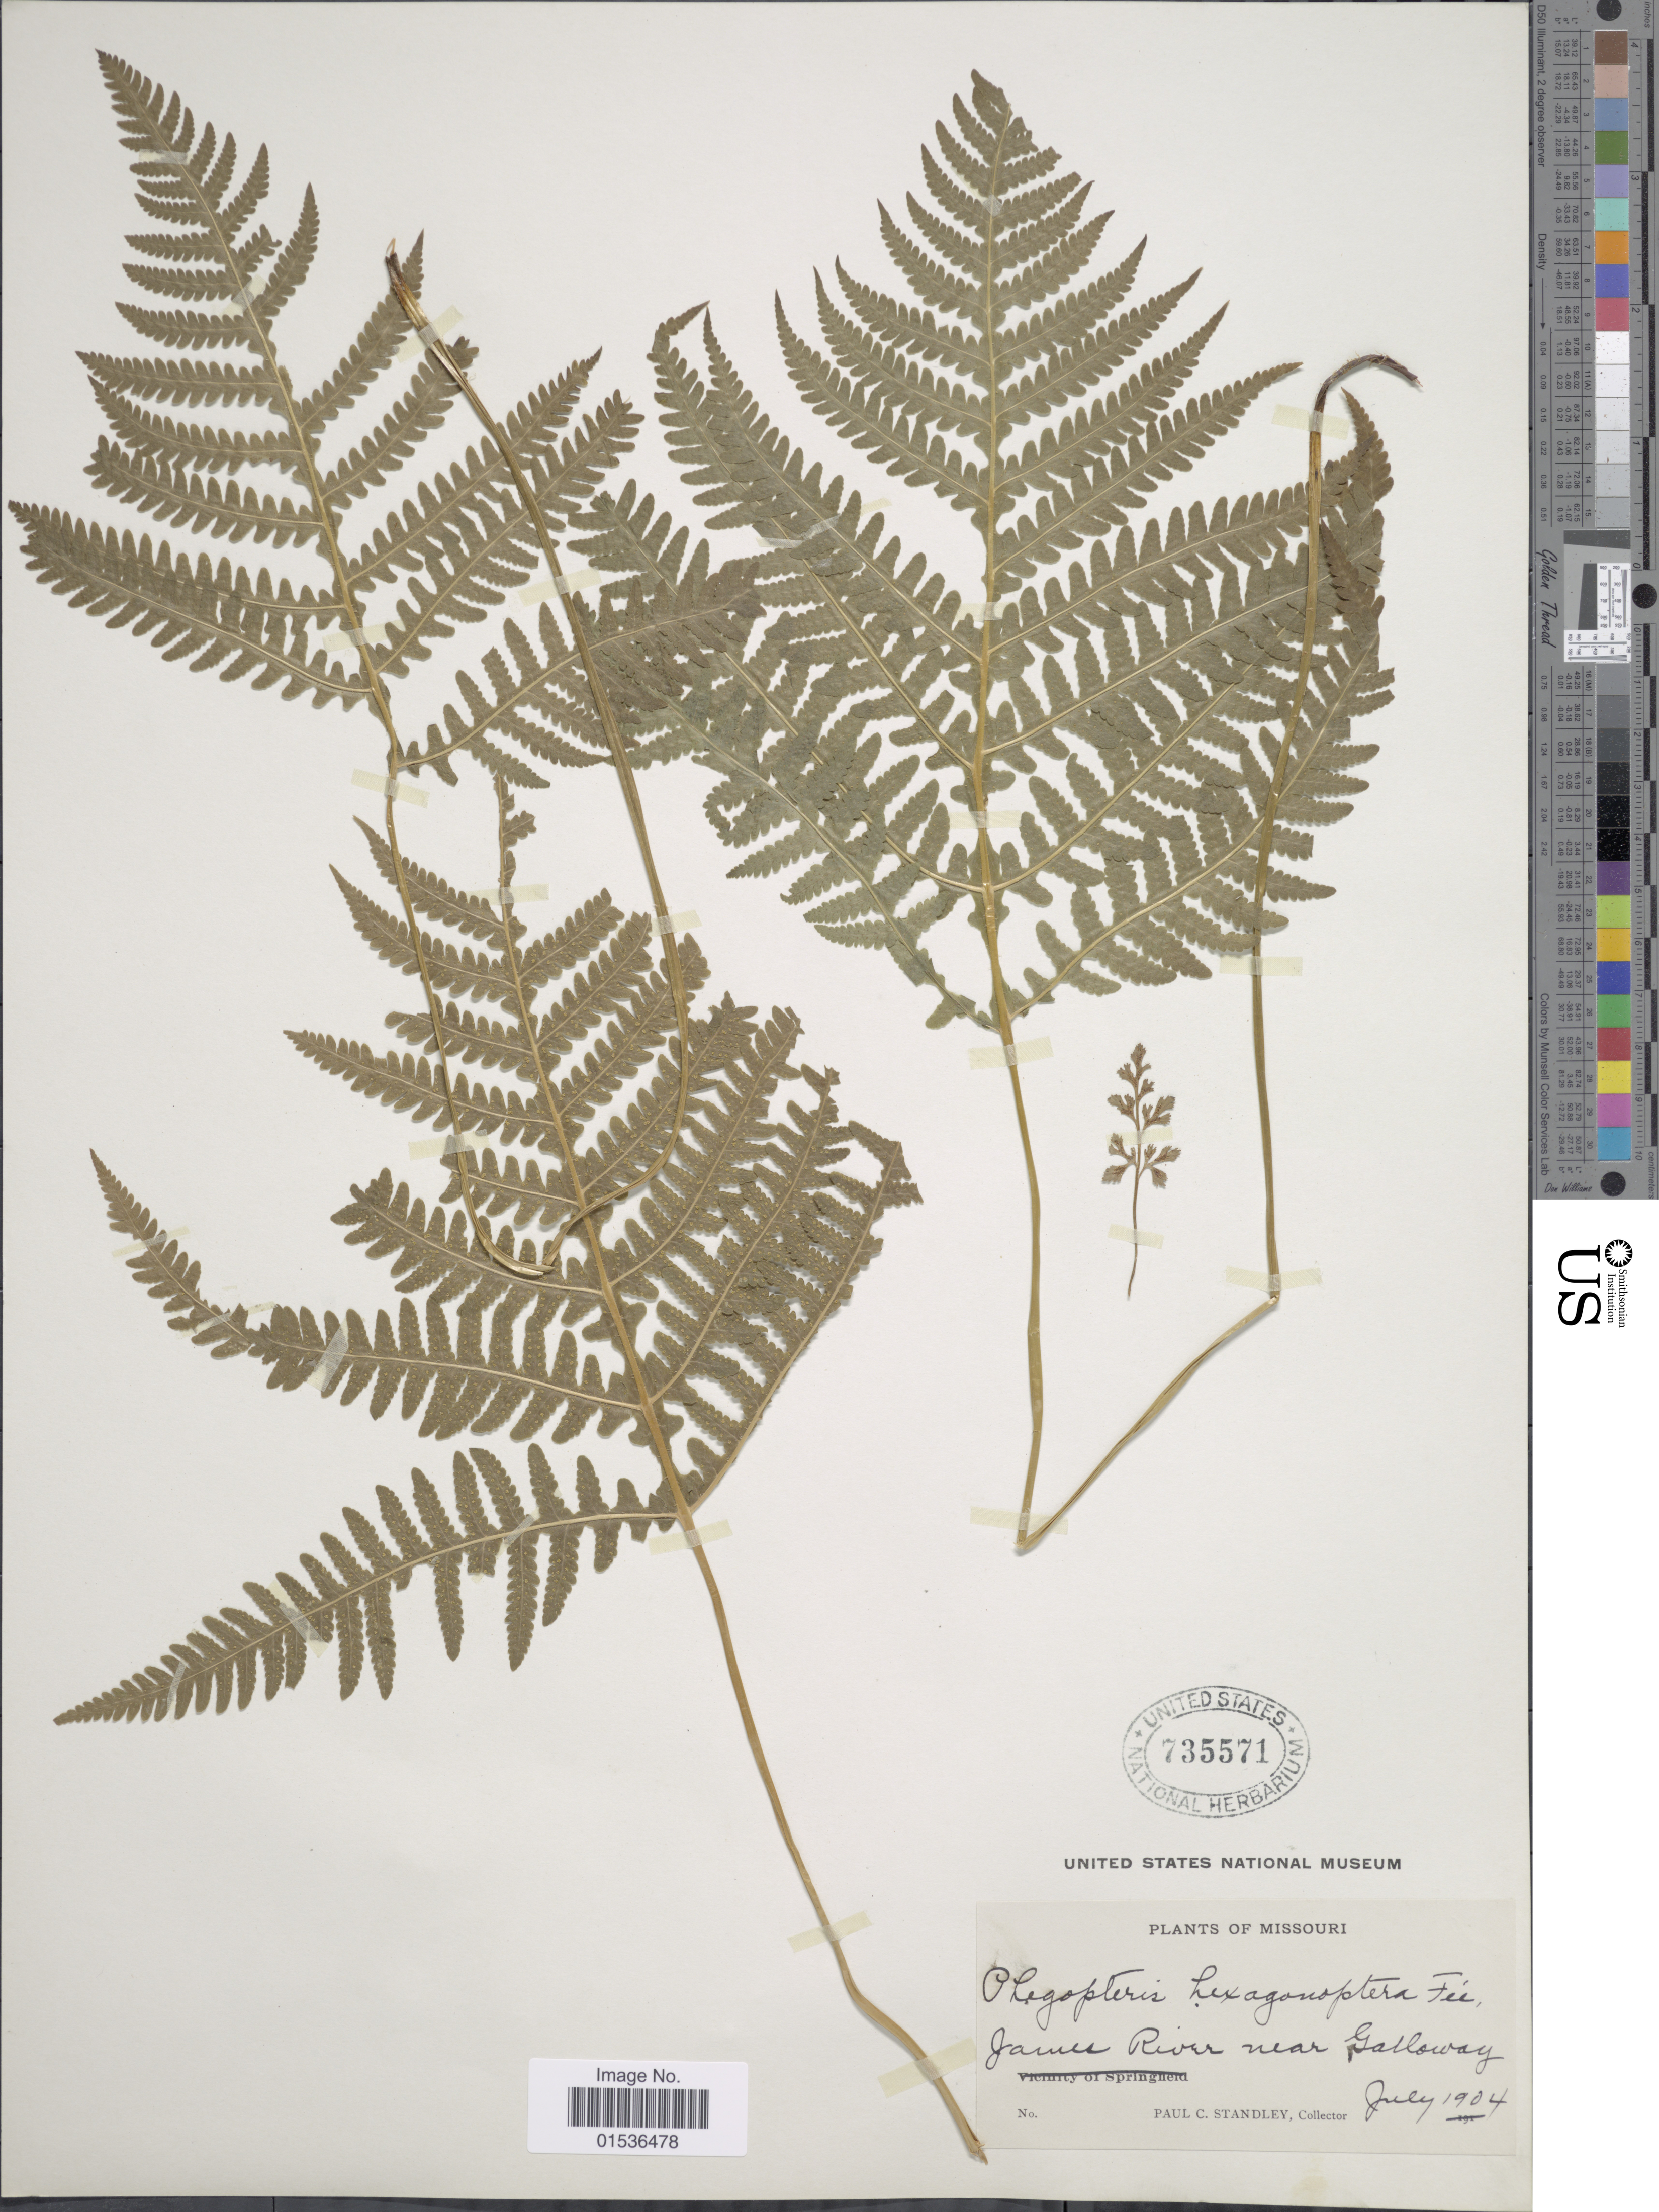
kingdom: Plantae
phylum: Tracheophyta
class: Polypodiopsida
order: Polypodiales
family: Thelypteridaceae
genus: Phegopteris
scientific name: Phegopteris hexagonoptera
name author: (Michx.) Fée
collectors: P. C. Standley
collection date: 1904-07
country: United States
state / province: Missouri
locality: James River near Galloway.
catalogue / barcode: US 735571